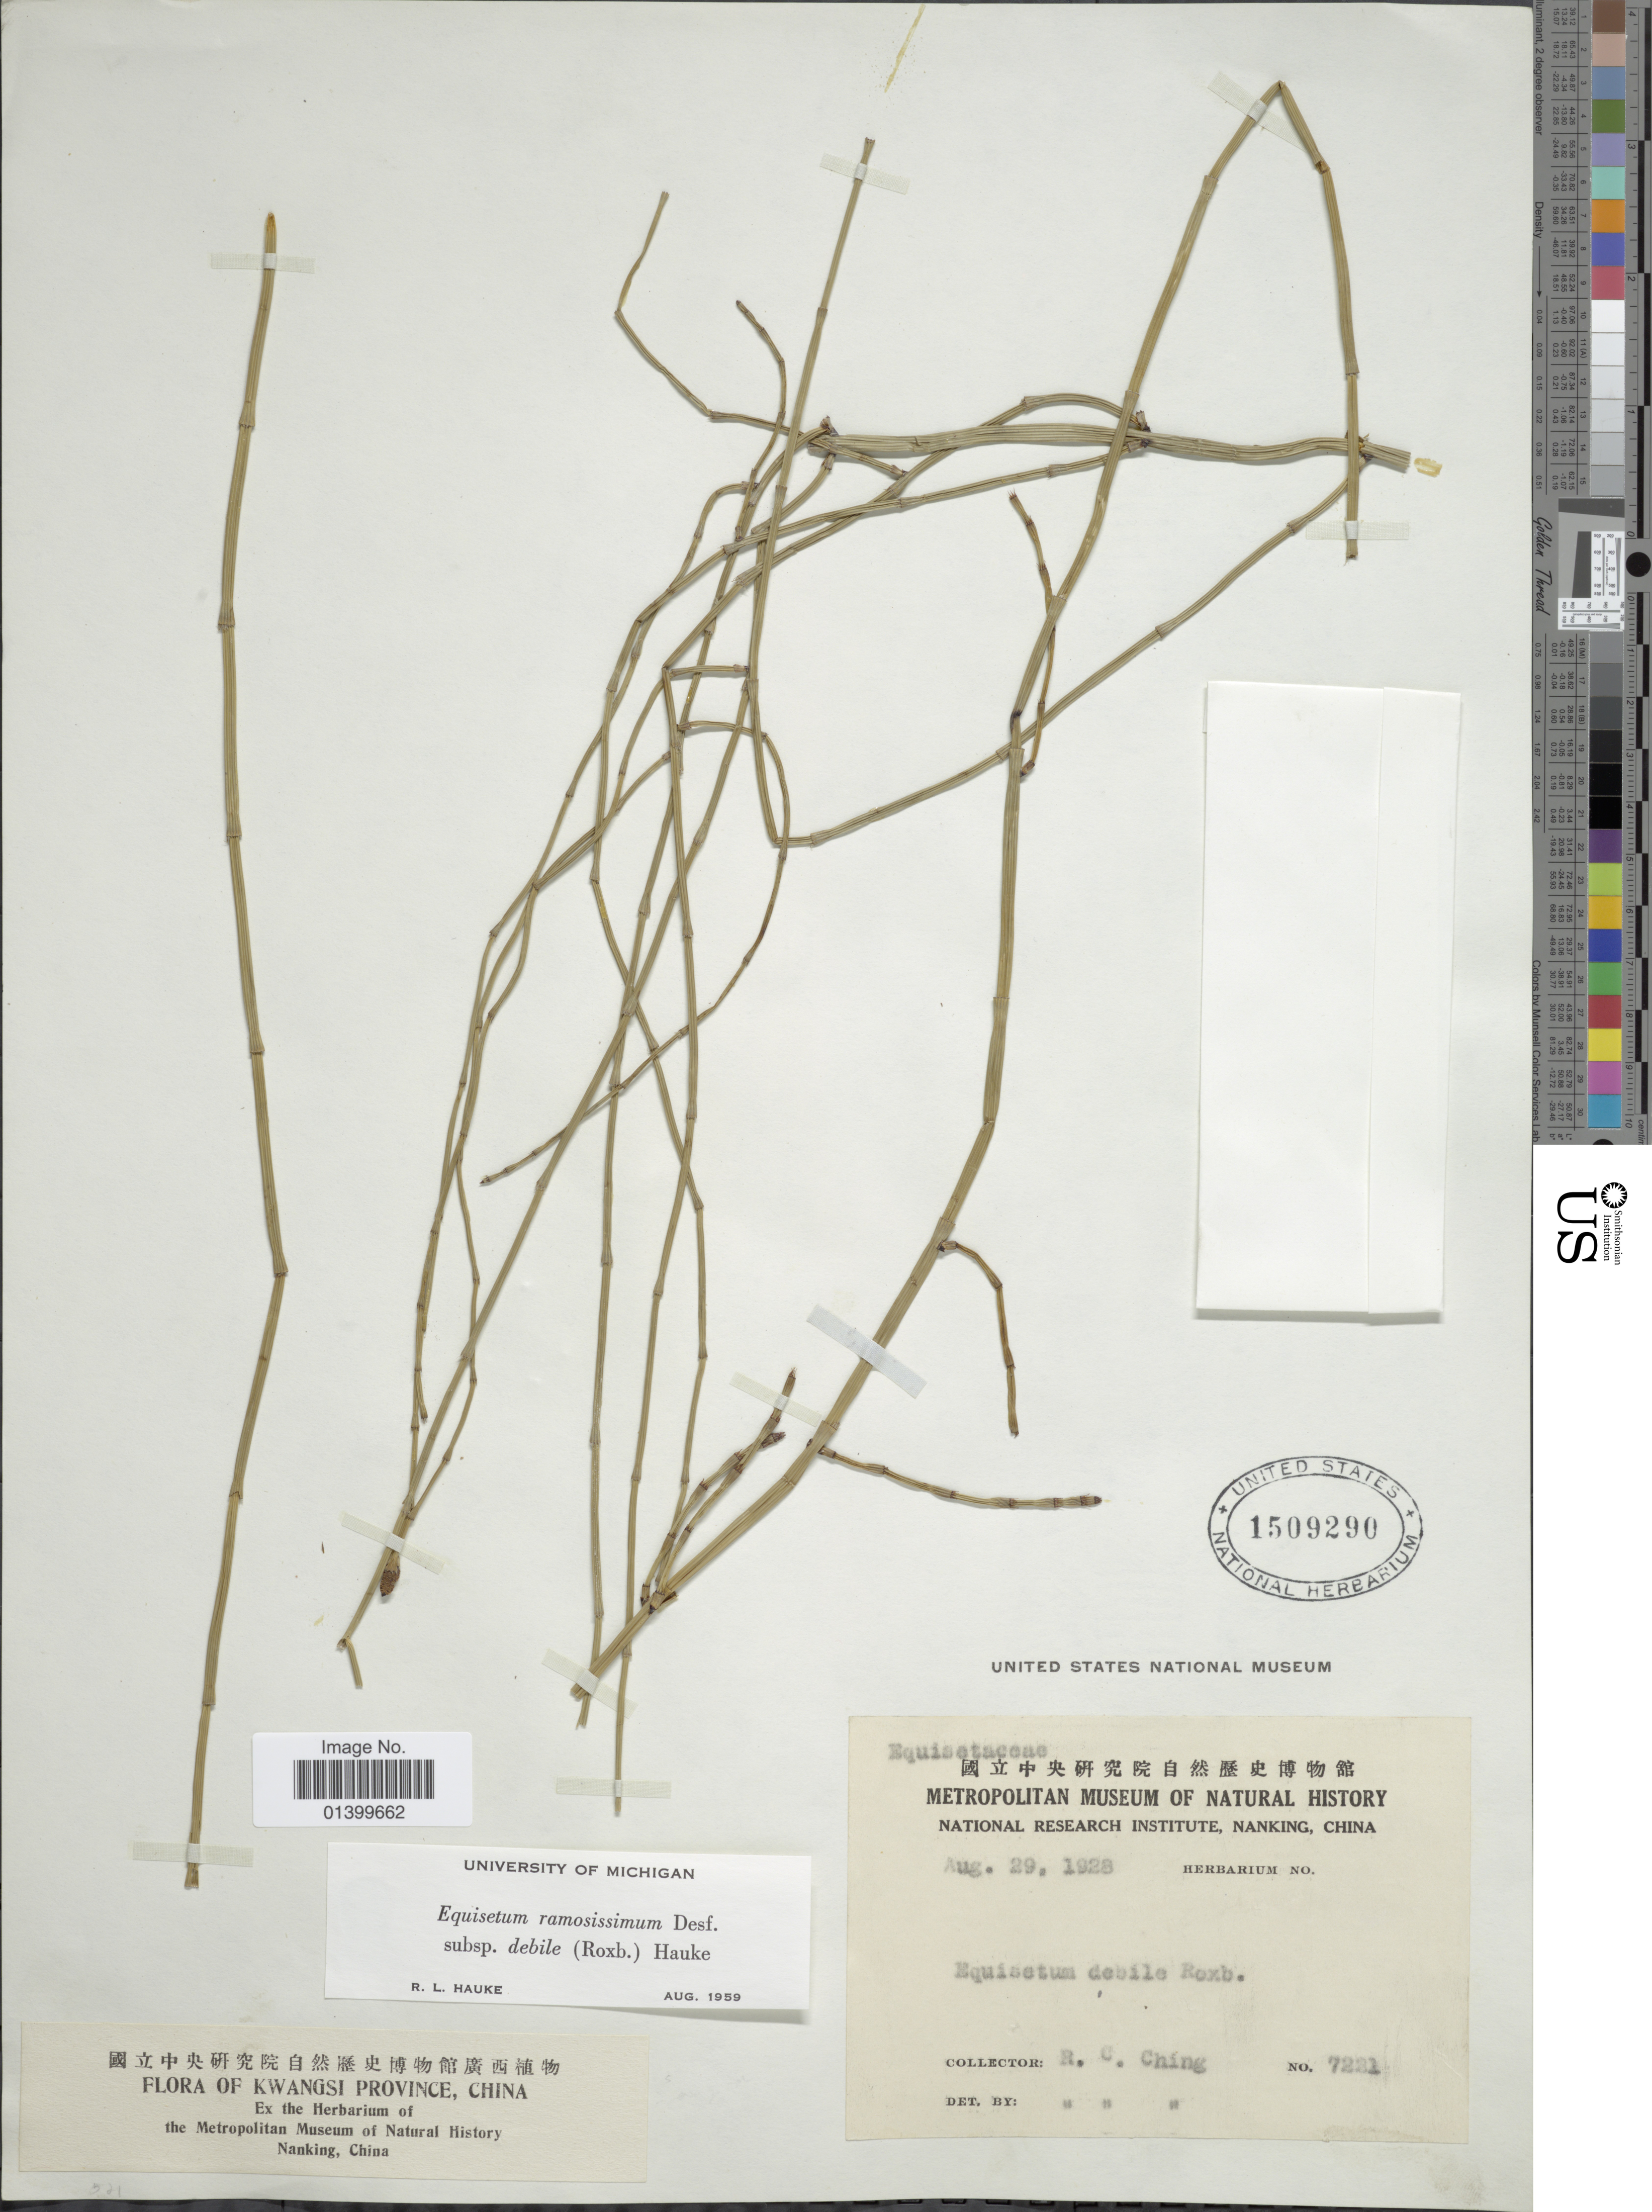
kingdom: Plantae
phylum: Tracheophyta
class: Polypodiopsida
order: Equisetales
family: Equisetaceae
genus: Equisetum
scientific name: Equisetum ramosissimum subsp. debile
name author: (Roxb. ex Vaucher) Hauke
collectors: R. C. Ching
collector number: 7221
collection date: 1928-08-29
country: China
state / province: Guangxi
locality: Flora of Kwangsi Province, China.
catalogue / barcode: US 1509290